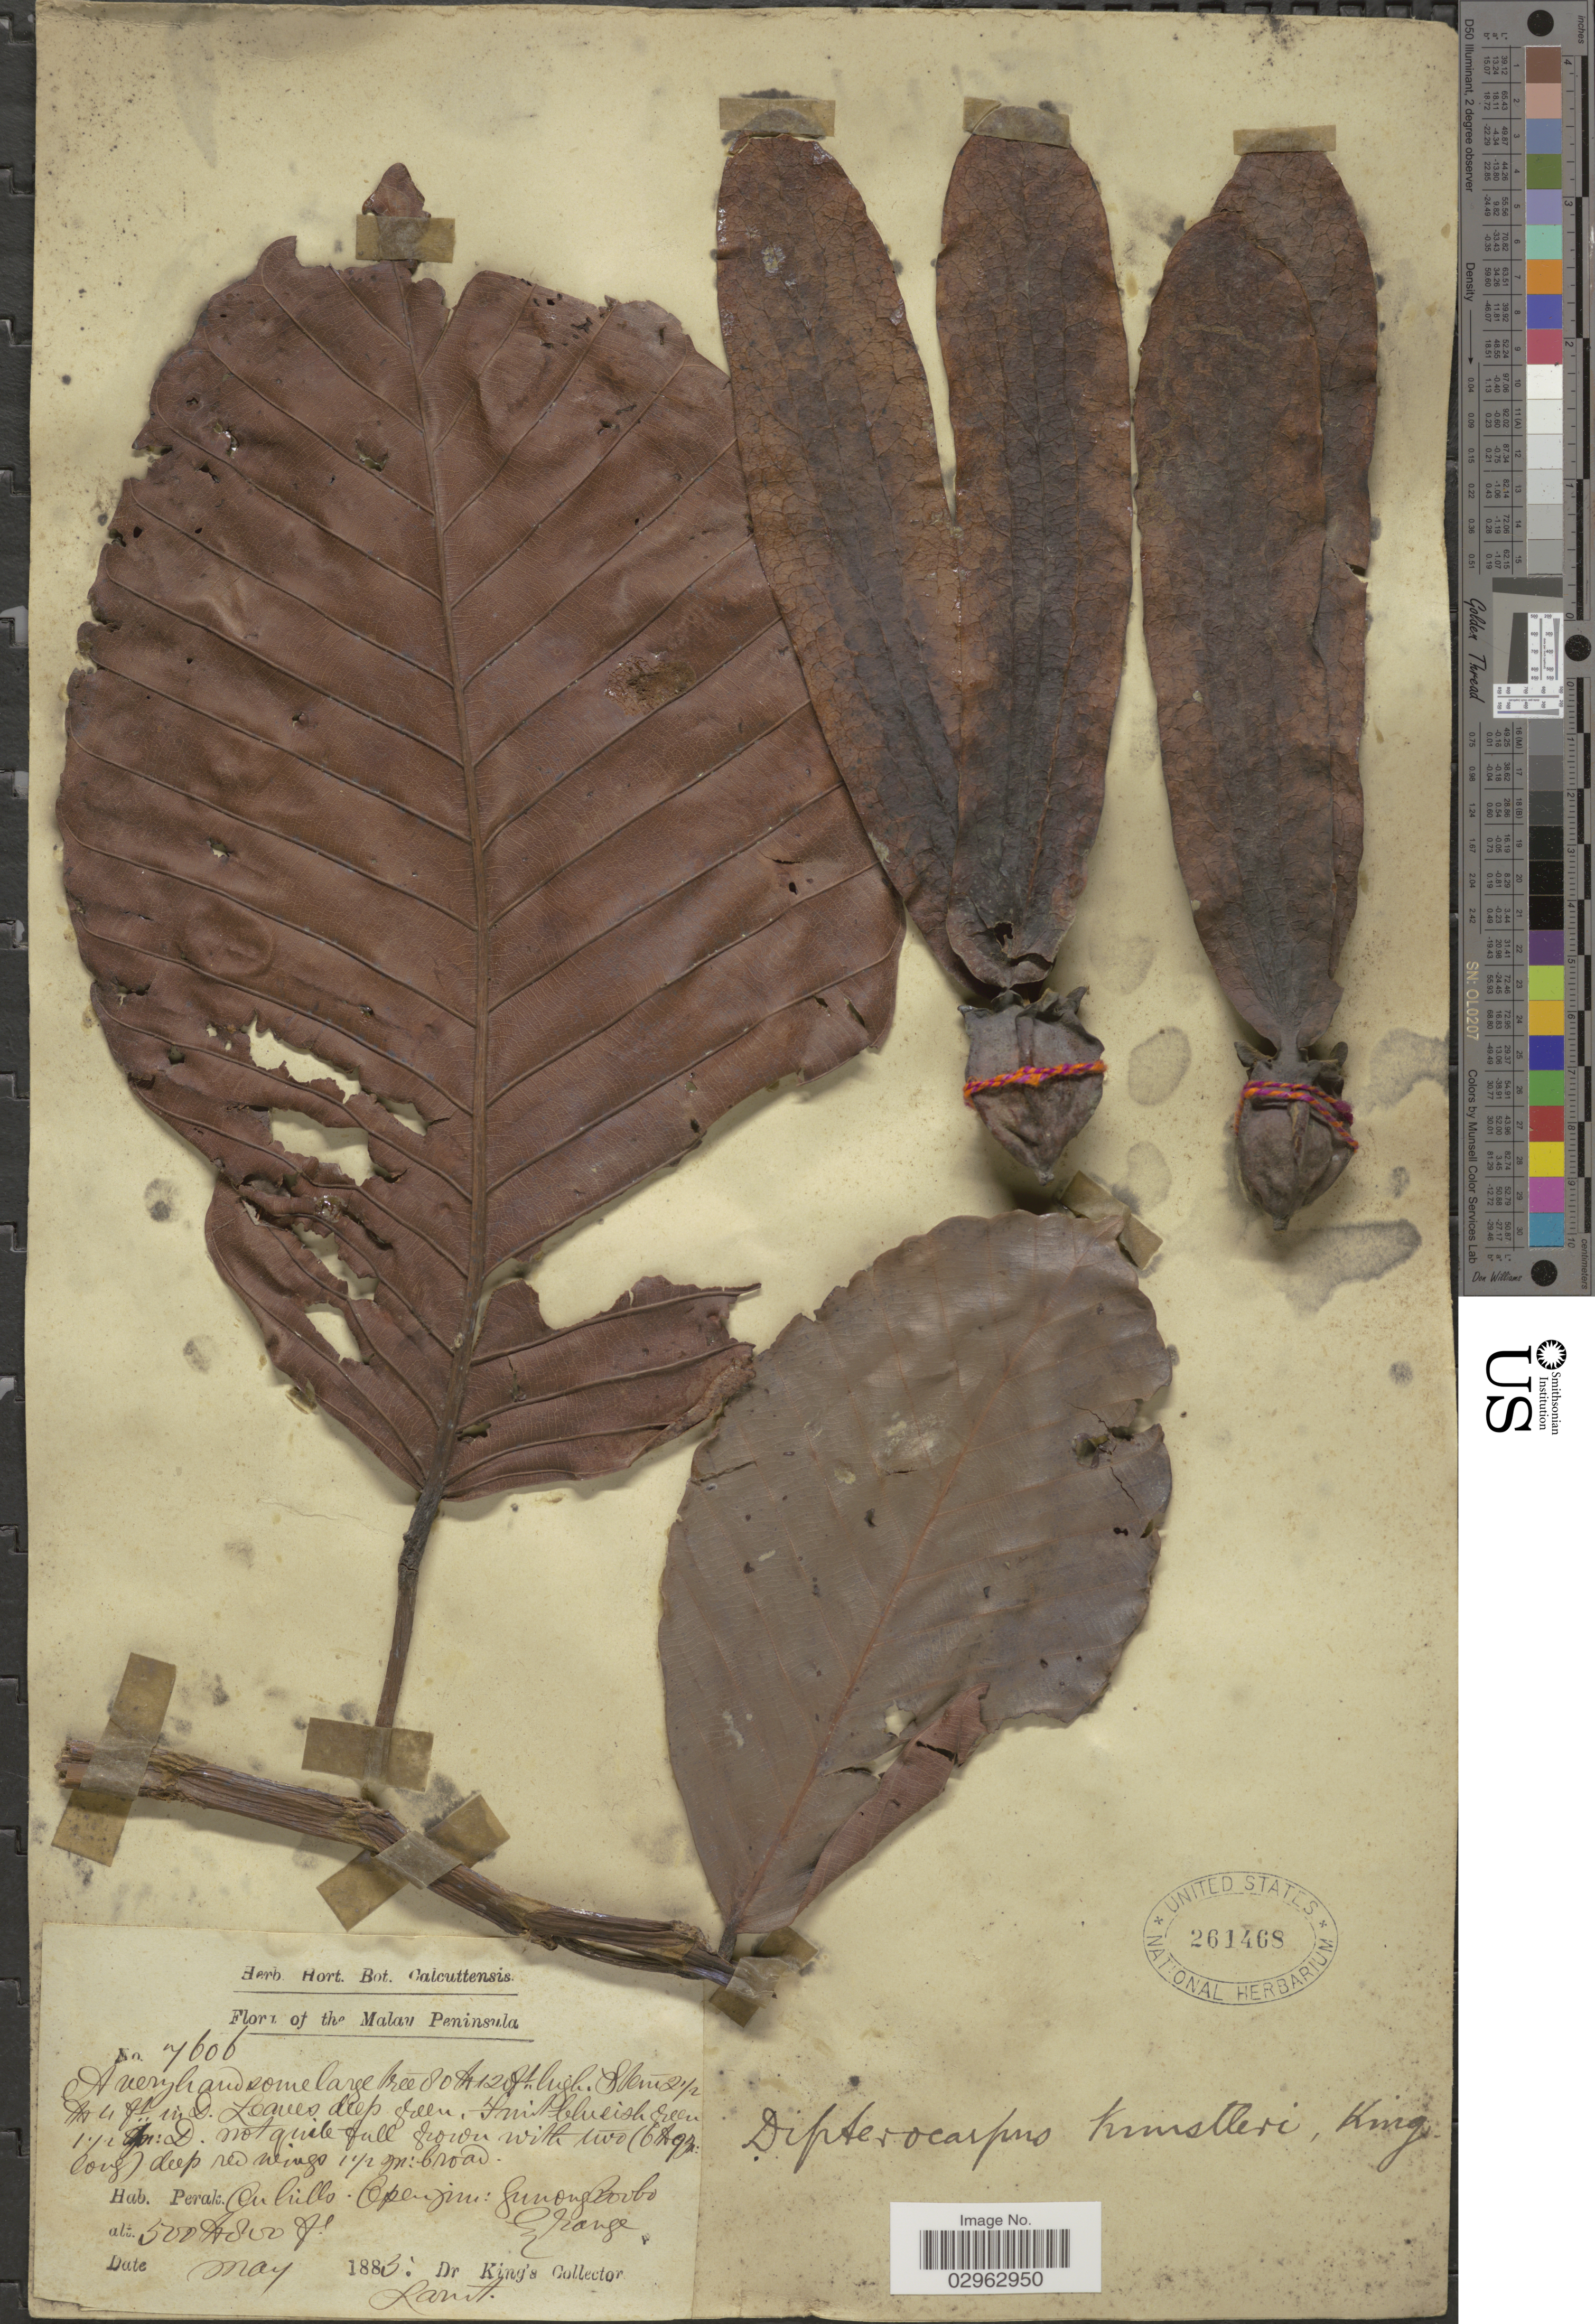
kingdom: Plantae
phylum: Tracheophyta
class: Magnoliopsida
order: Malvales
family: Dipterocarpaceae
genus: Dipterocarpus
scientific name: Dipterocarpus kunstleri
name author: King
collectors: Dr. King's collector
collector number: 7606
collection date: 1885-05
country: Malaysia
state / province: Perak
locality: Malay Peninsula.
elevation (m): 152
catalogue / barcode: US 261468